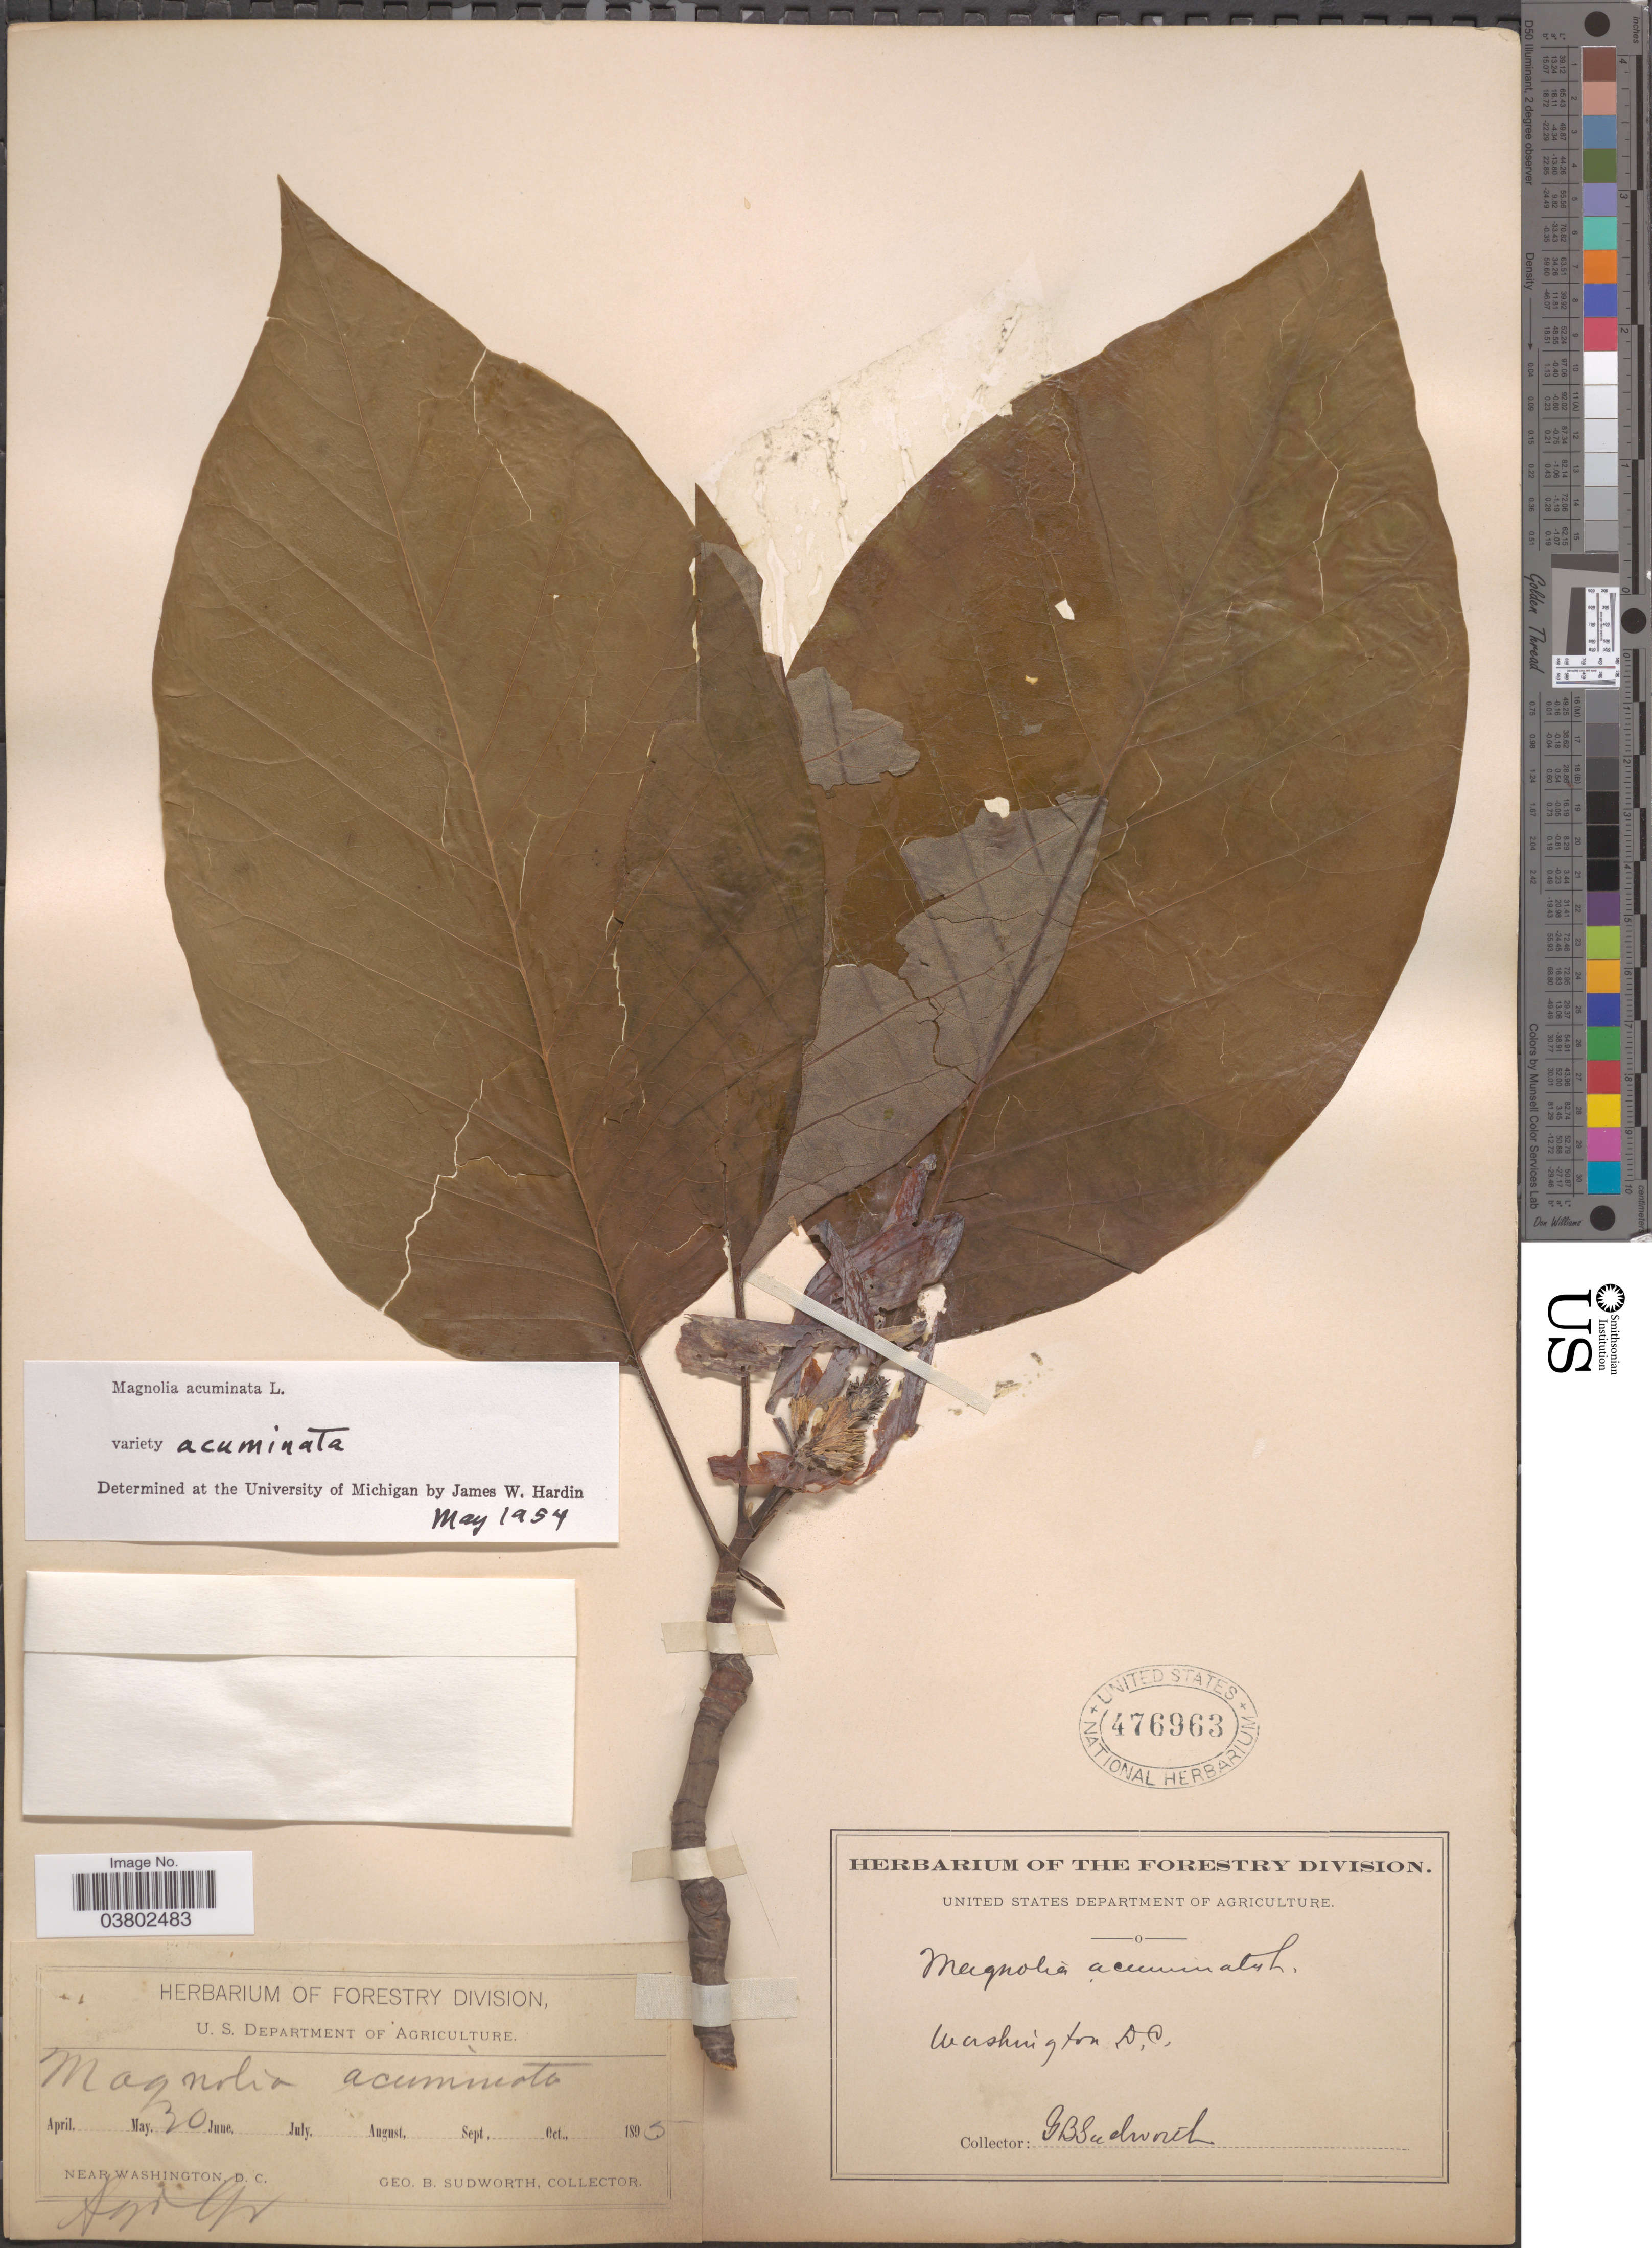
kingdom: Plantae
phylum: Tracheophyta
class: Magnoliopsida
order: Magnoliales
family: Magnoliaceae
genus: Magnolia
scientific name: Magnolia acuminata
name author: (L.) L.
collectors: G. B. Sudworth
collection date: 1895-05-30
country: United States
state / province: District of Columbia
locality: Near Washington D.C. Agr. Gr.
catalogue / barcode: US 476963